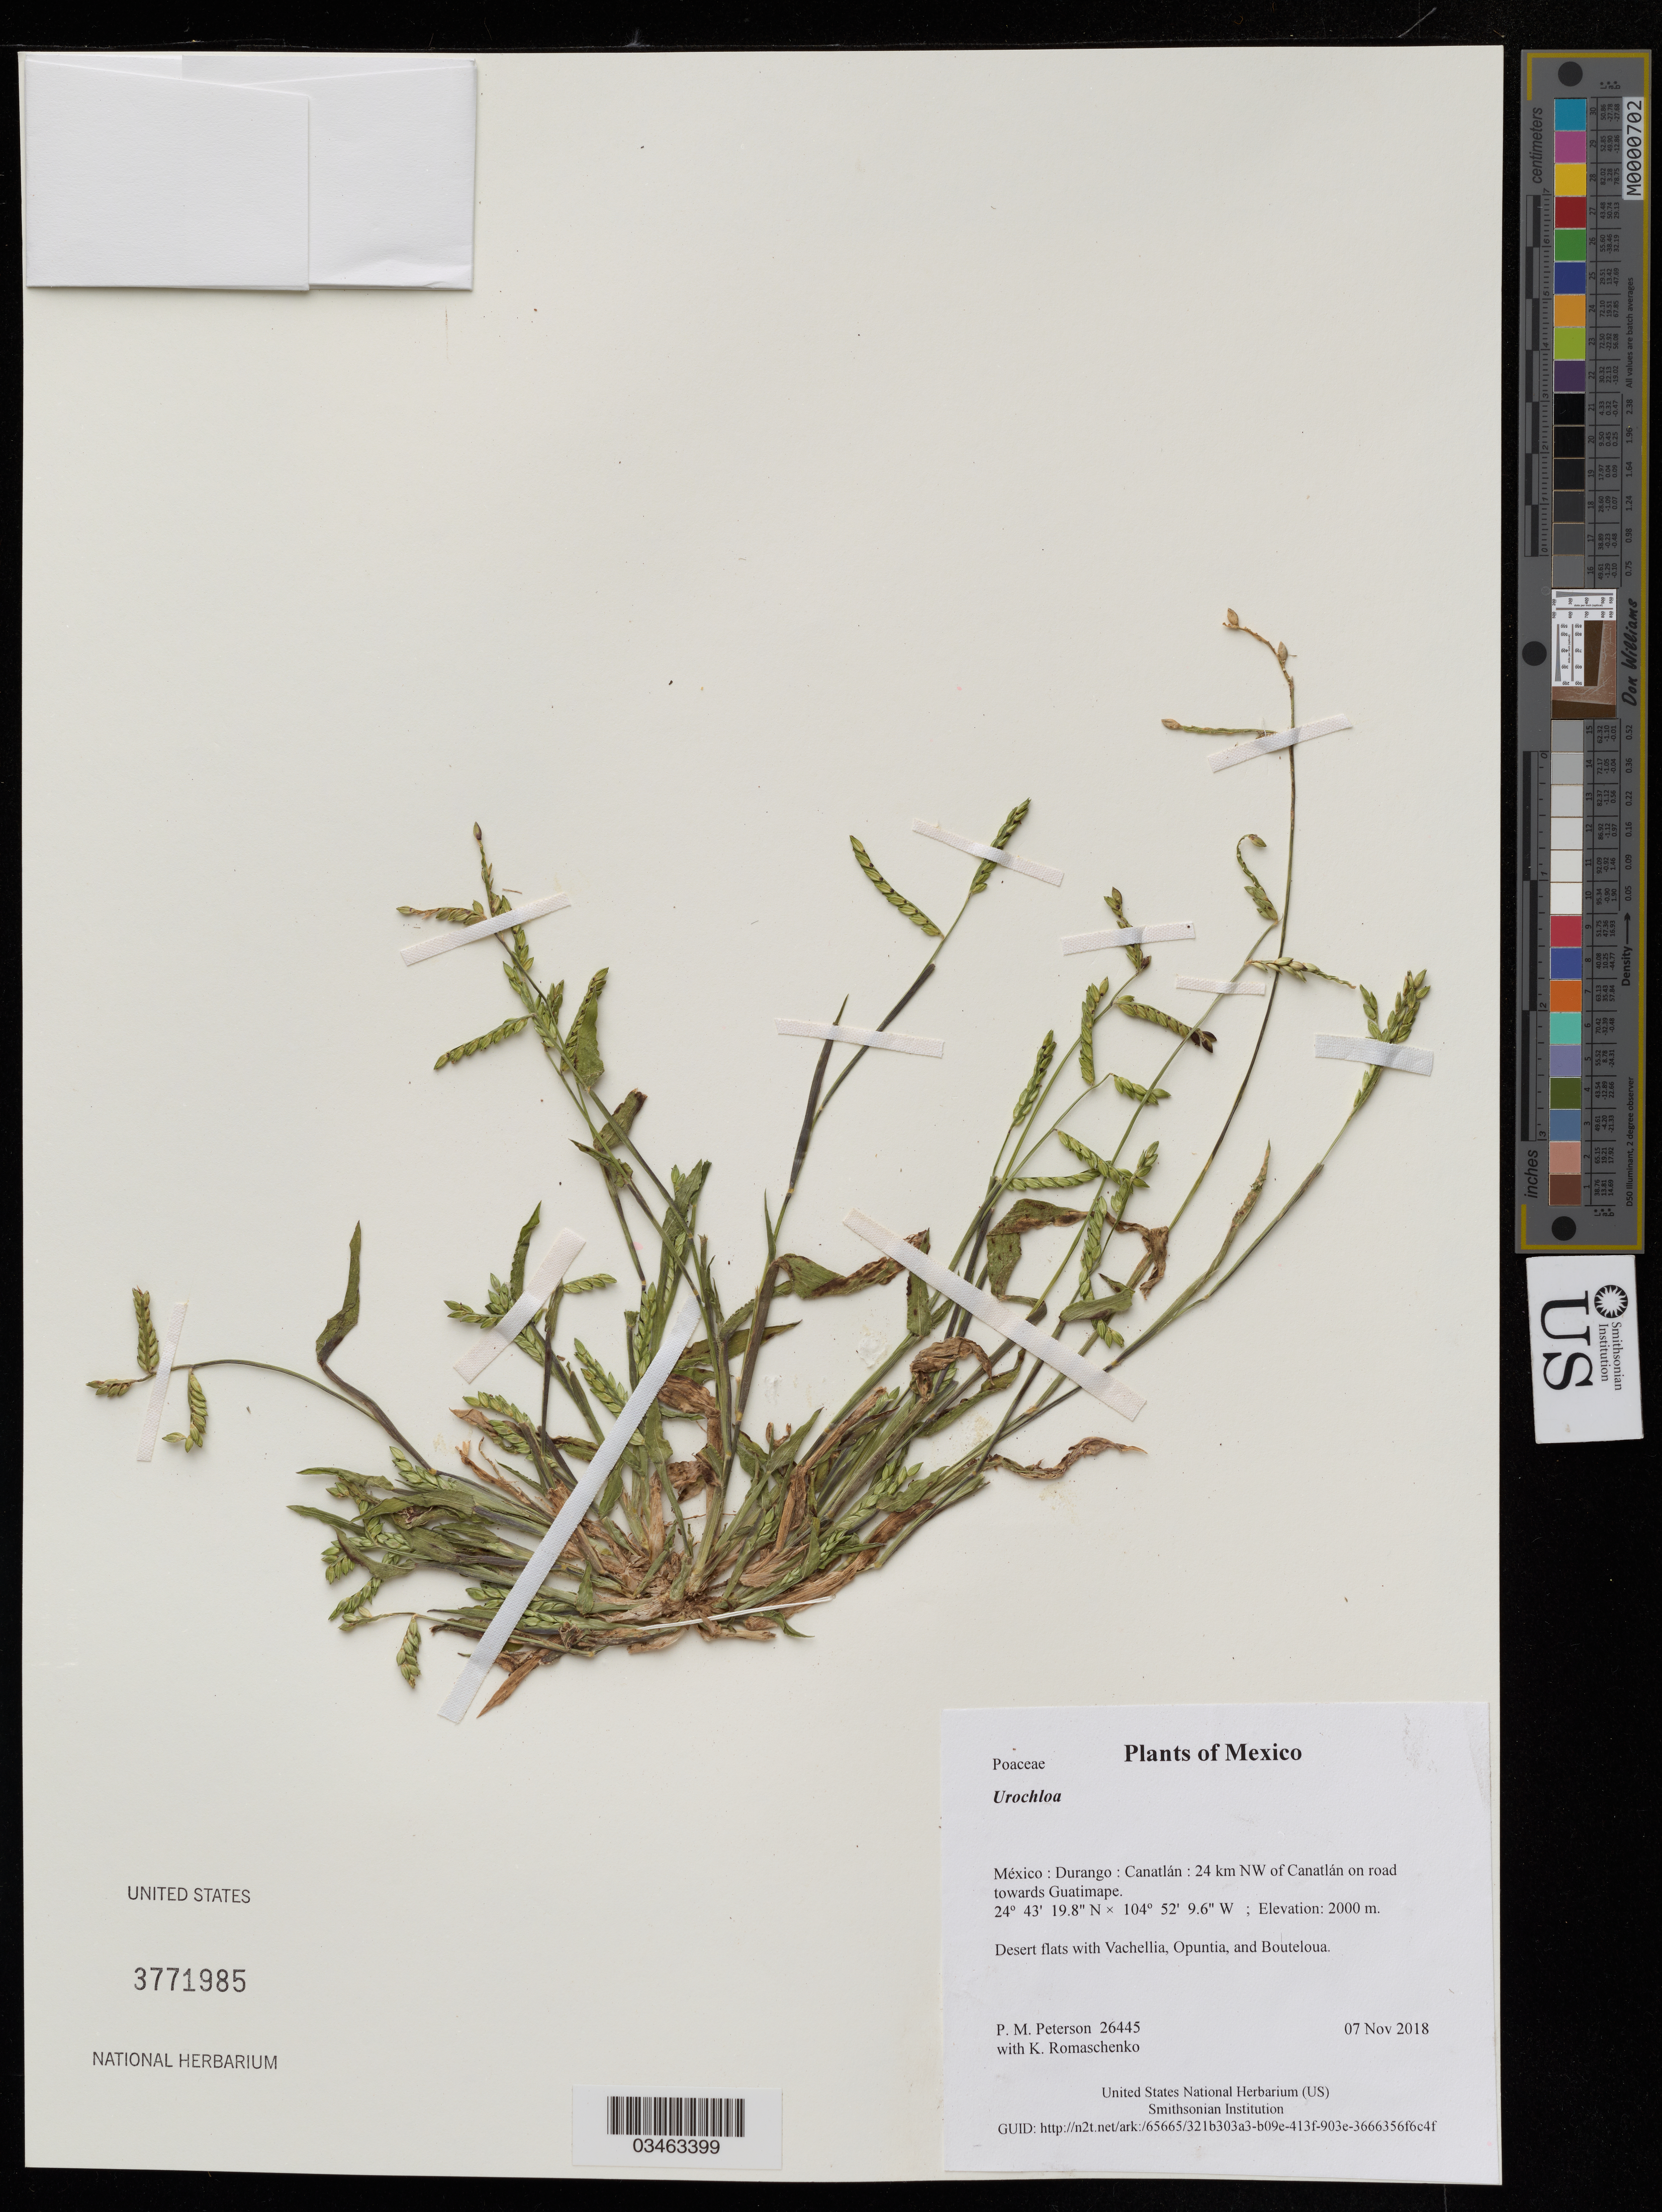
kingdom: Plantae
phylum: Tracheophyta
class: Liliopsida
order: Poales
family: Poaceae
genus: Urochloa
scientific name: Urochloa sp.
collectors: P. M. Peterson & K. Romaschenko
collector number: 26445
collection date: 2018-11-07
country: México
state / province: Durango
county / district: Canatlán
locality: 24 km NW of Canatlán on road towards Guatimape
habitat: Desert flats with Vachellia, Opuntia, and Bouteloua.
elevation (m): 2000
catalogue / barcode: US 3771985